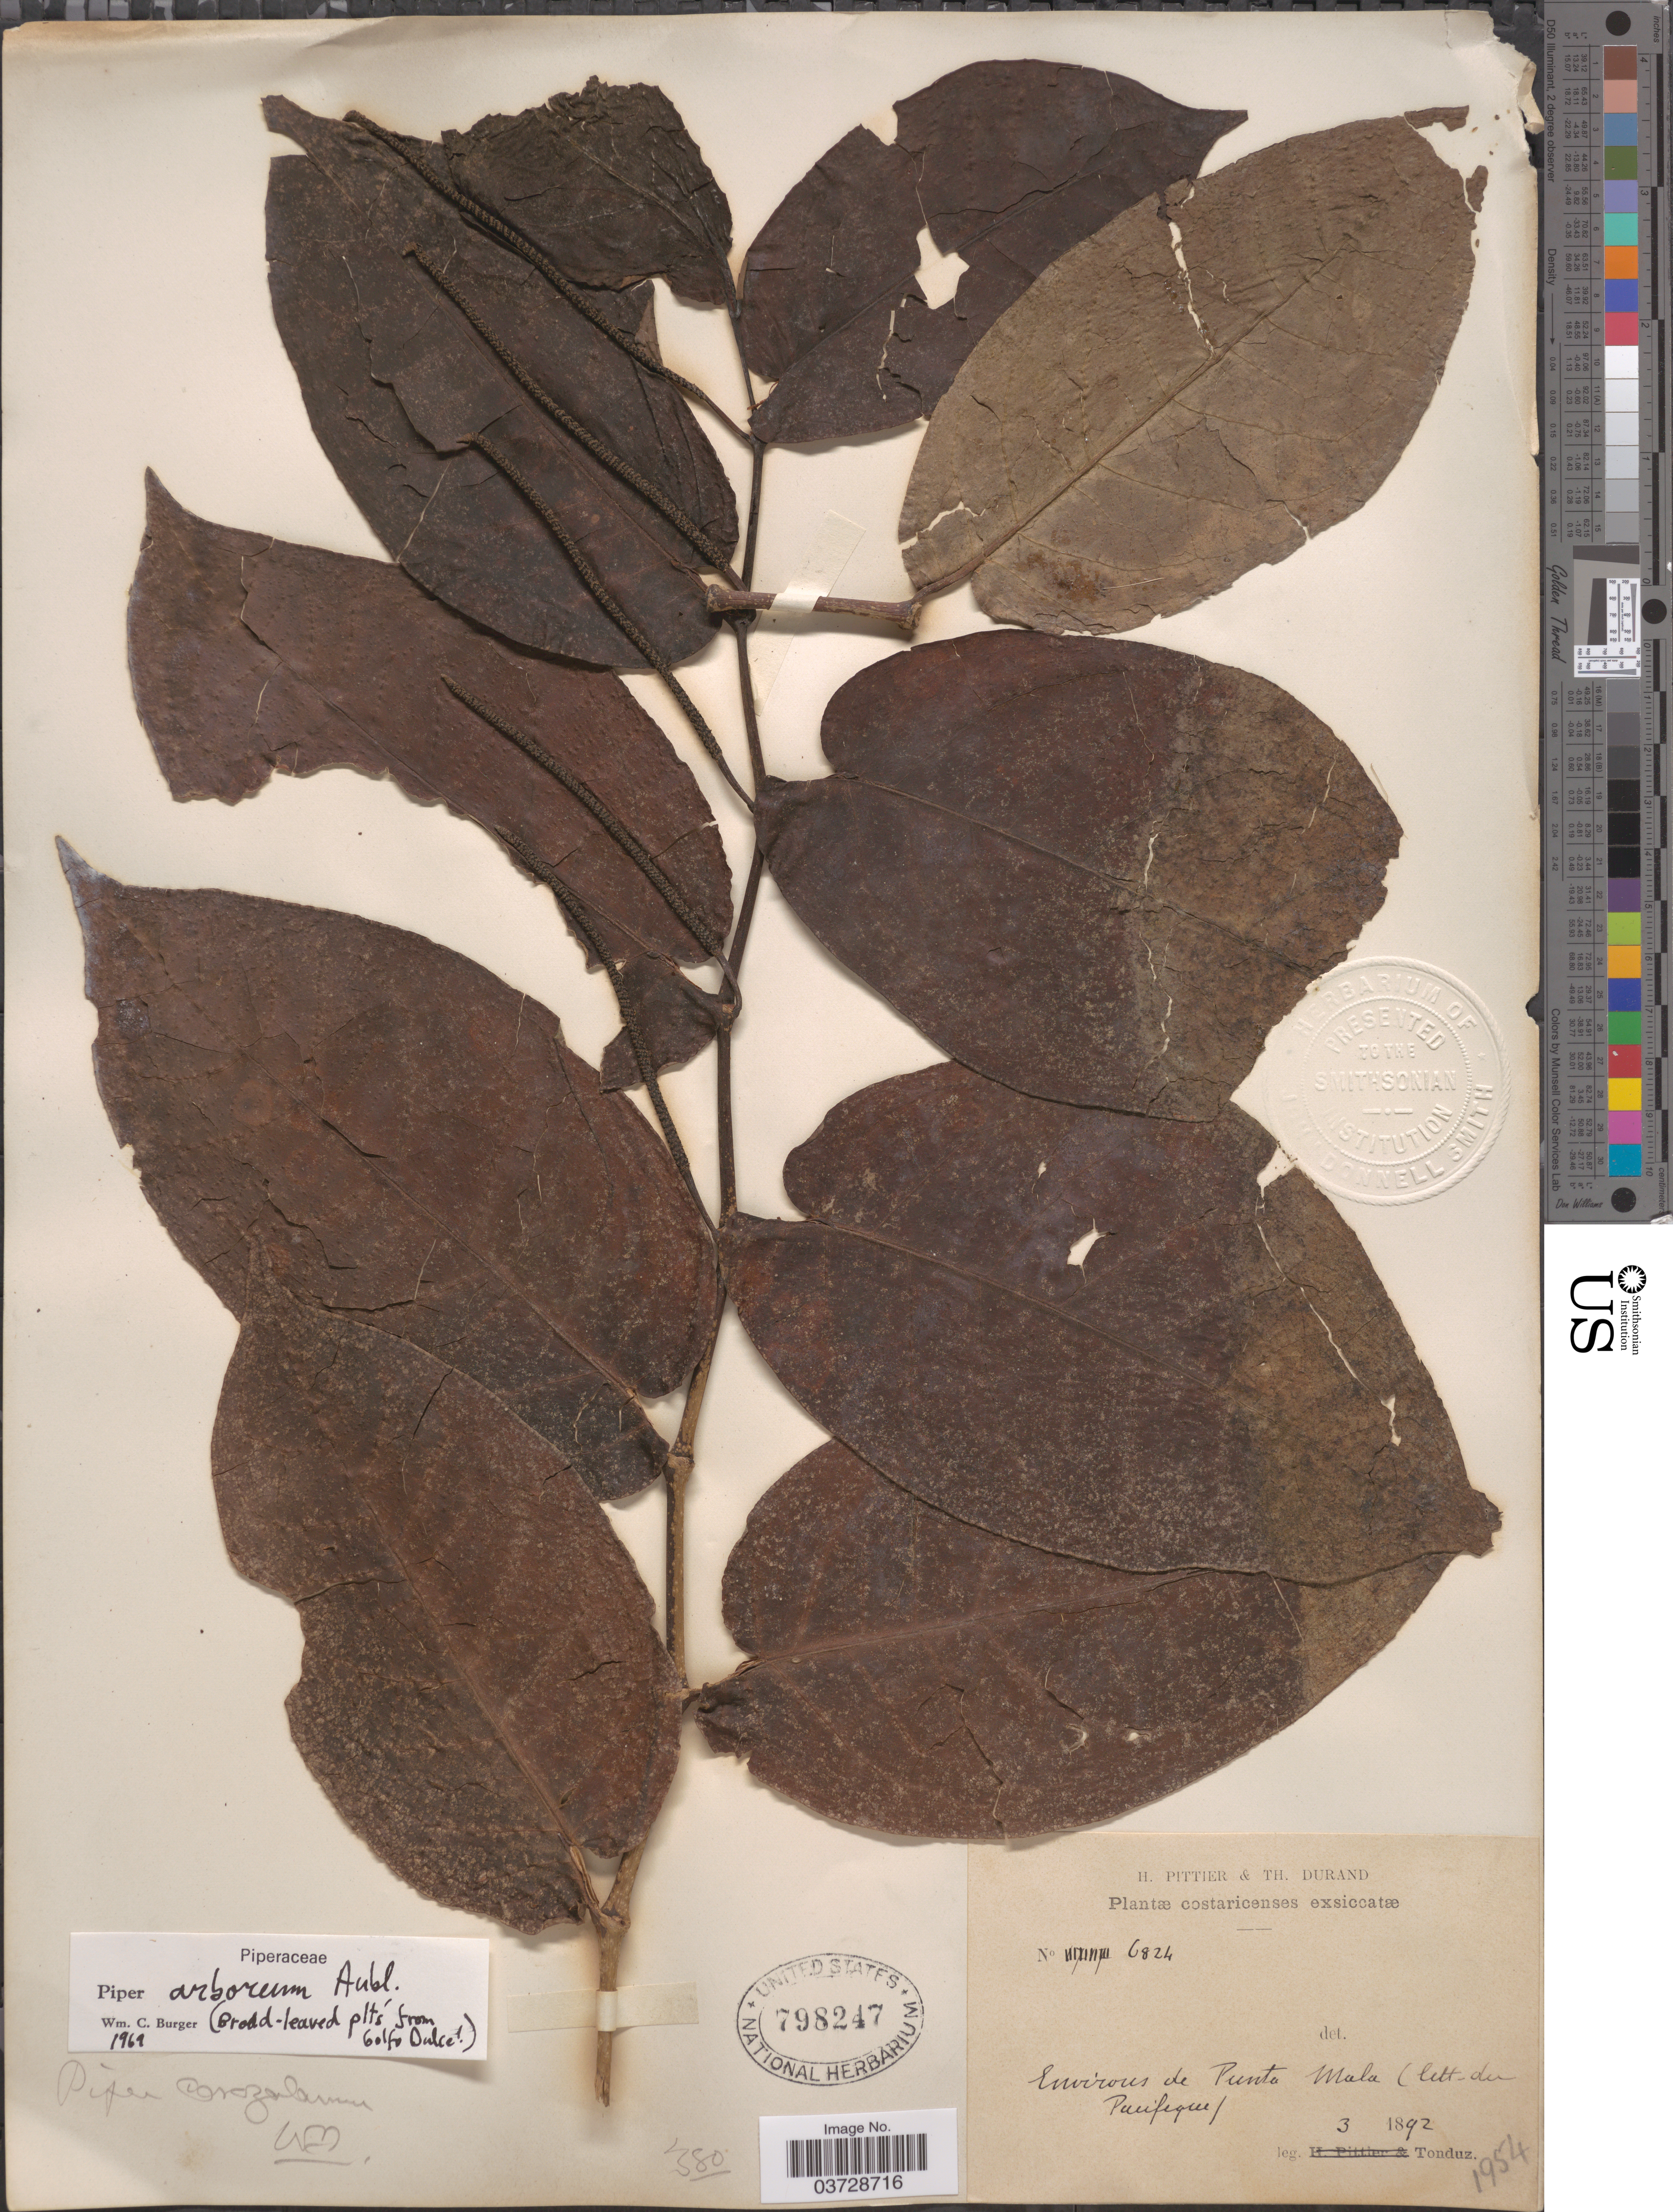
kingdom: Plantae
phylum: Tracheophyta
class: Magnoliopsida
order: Piperales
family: Piperaceae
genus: Piper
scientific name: Piper arboreum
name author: Aubl.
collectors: Tonduz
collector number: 6824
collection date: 1892-03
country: Costa Rica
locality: Environs de Punta Mala (lett-du Pacifique).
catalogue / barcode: US 798247